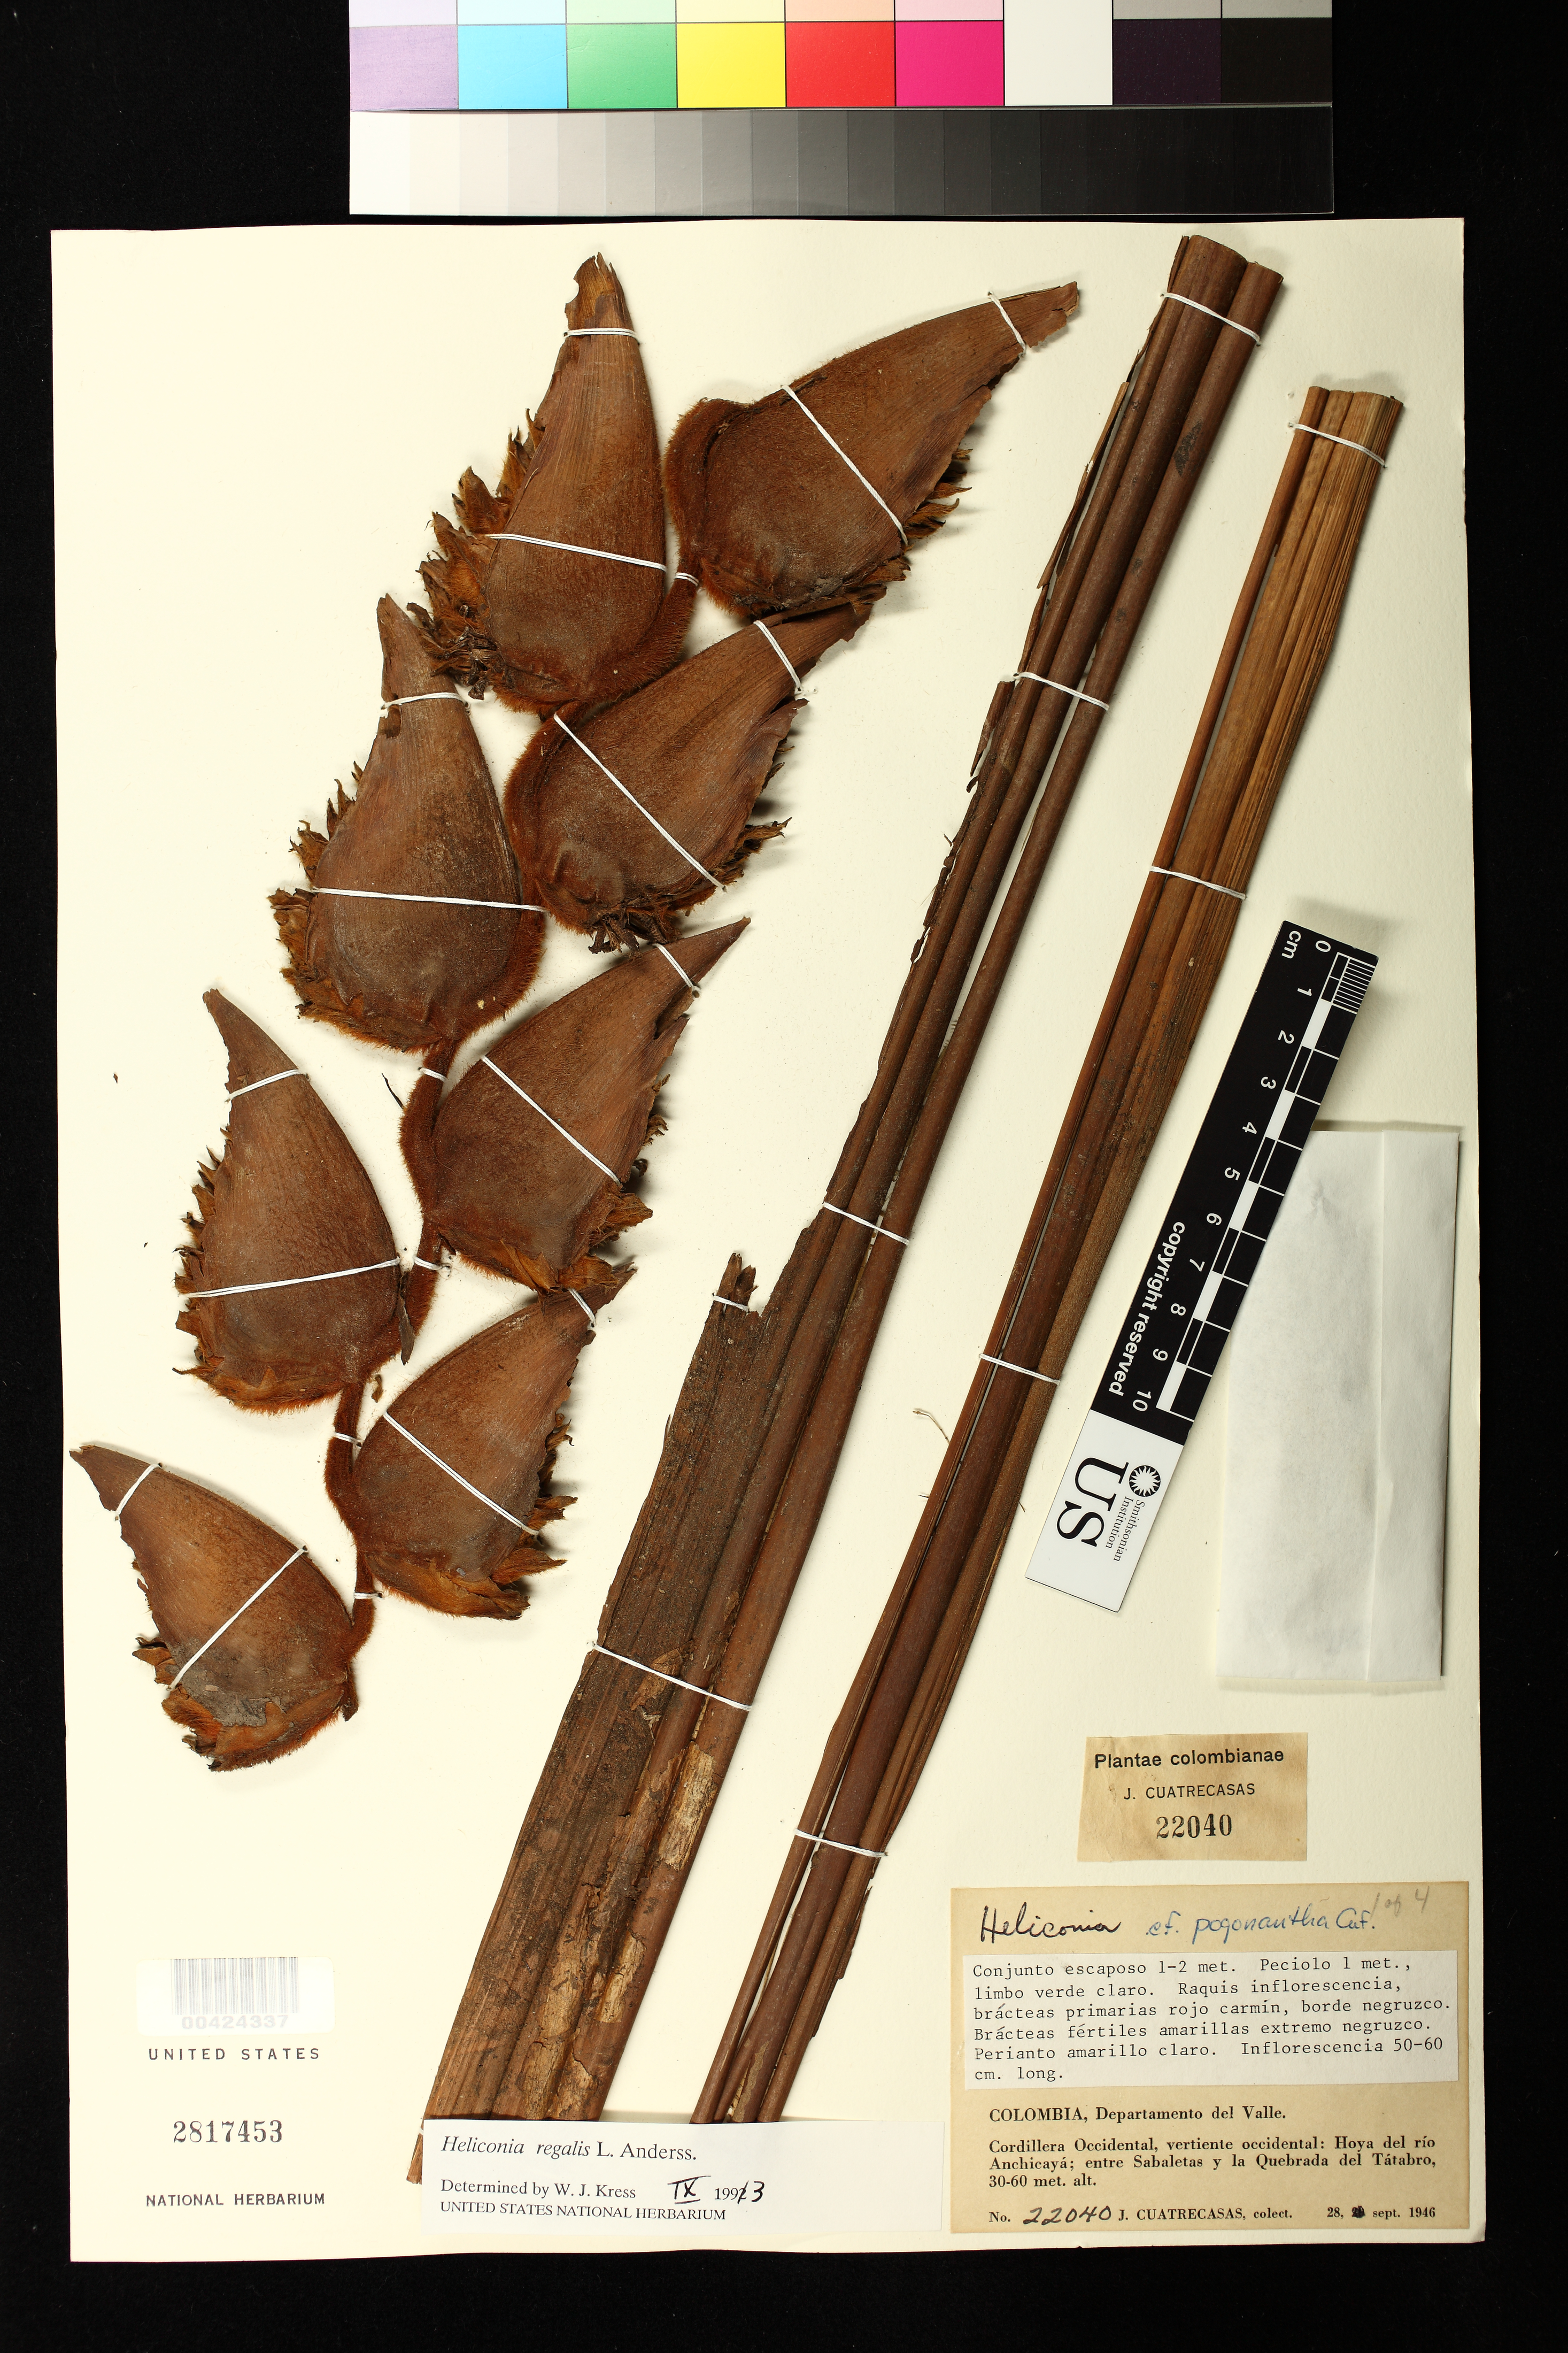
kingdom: Plantae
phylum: Tracheophyta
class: Liliopsida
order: Zingiberales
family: Heliconiaceae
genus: Heliconia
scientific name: Heliconia regalis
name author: L. Andersson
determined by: Kress, W. J., (US), Smithsonian Institution - National Museum of Natural History (UNITED STATES)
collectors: J. Cuatrecasas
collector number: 22040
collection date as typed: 28 Sep 1946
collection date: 1946-09-28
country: Colombia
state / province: Valle del Cauca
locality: Entre Sabaletas y la Quebrada del tatabro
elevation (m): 30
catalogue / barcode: US 2817453